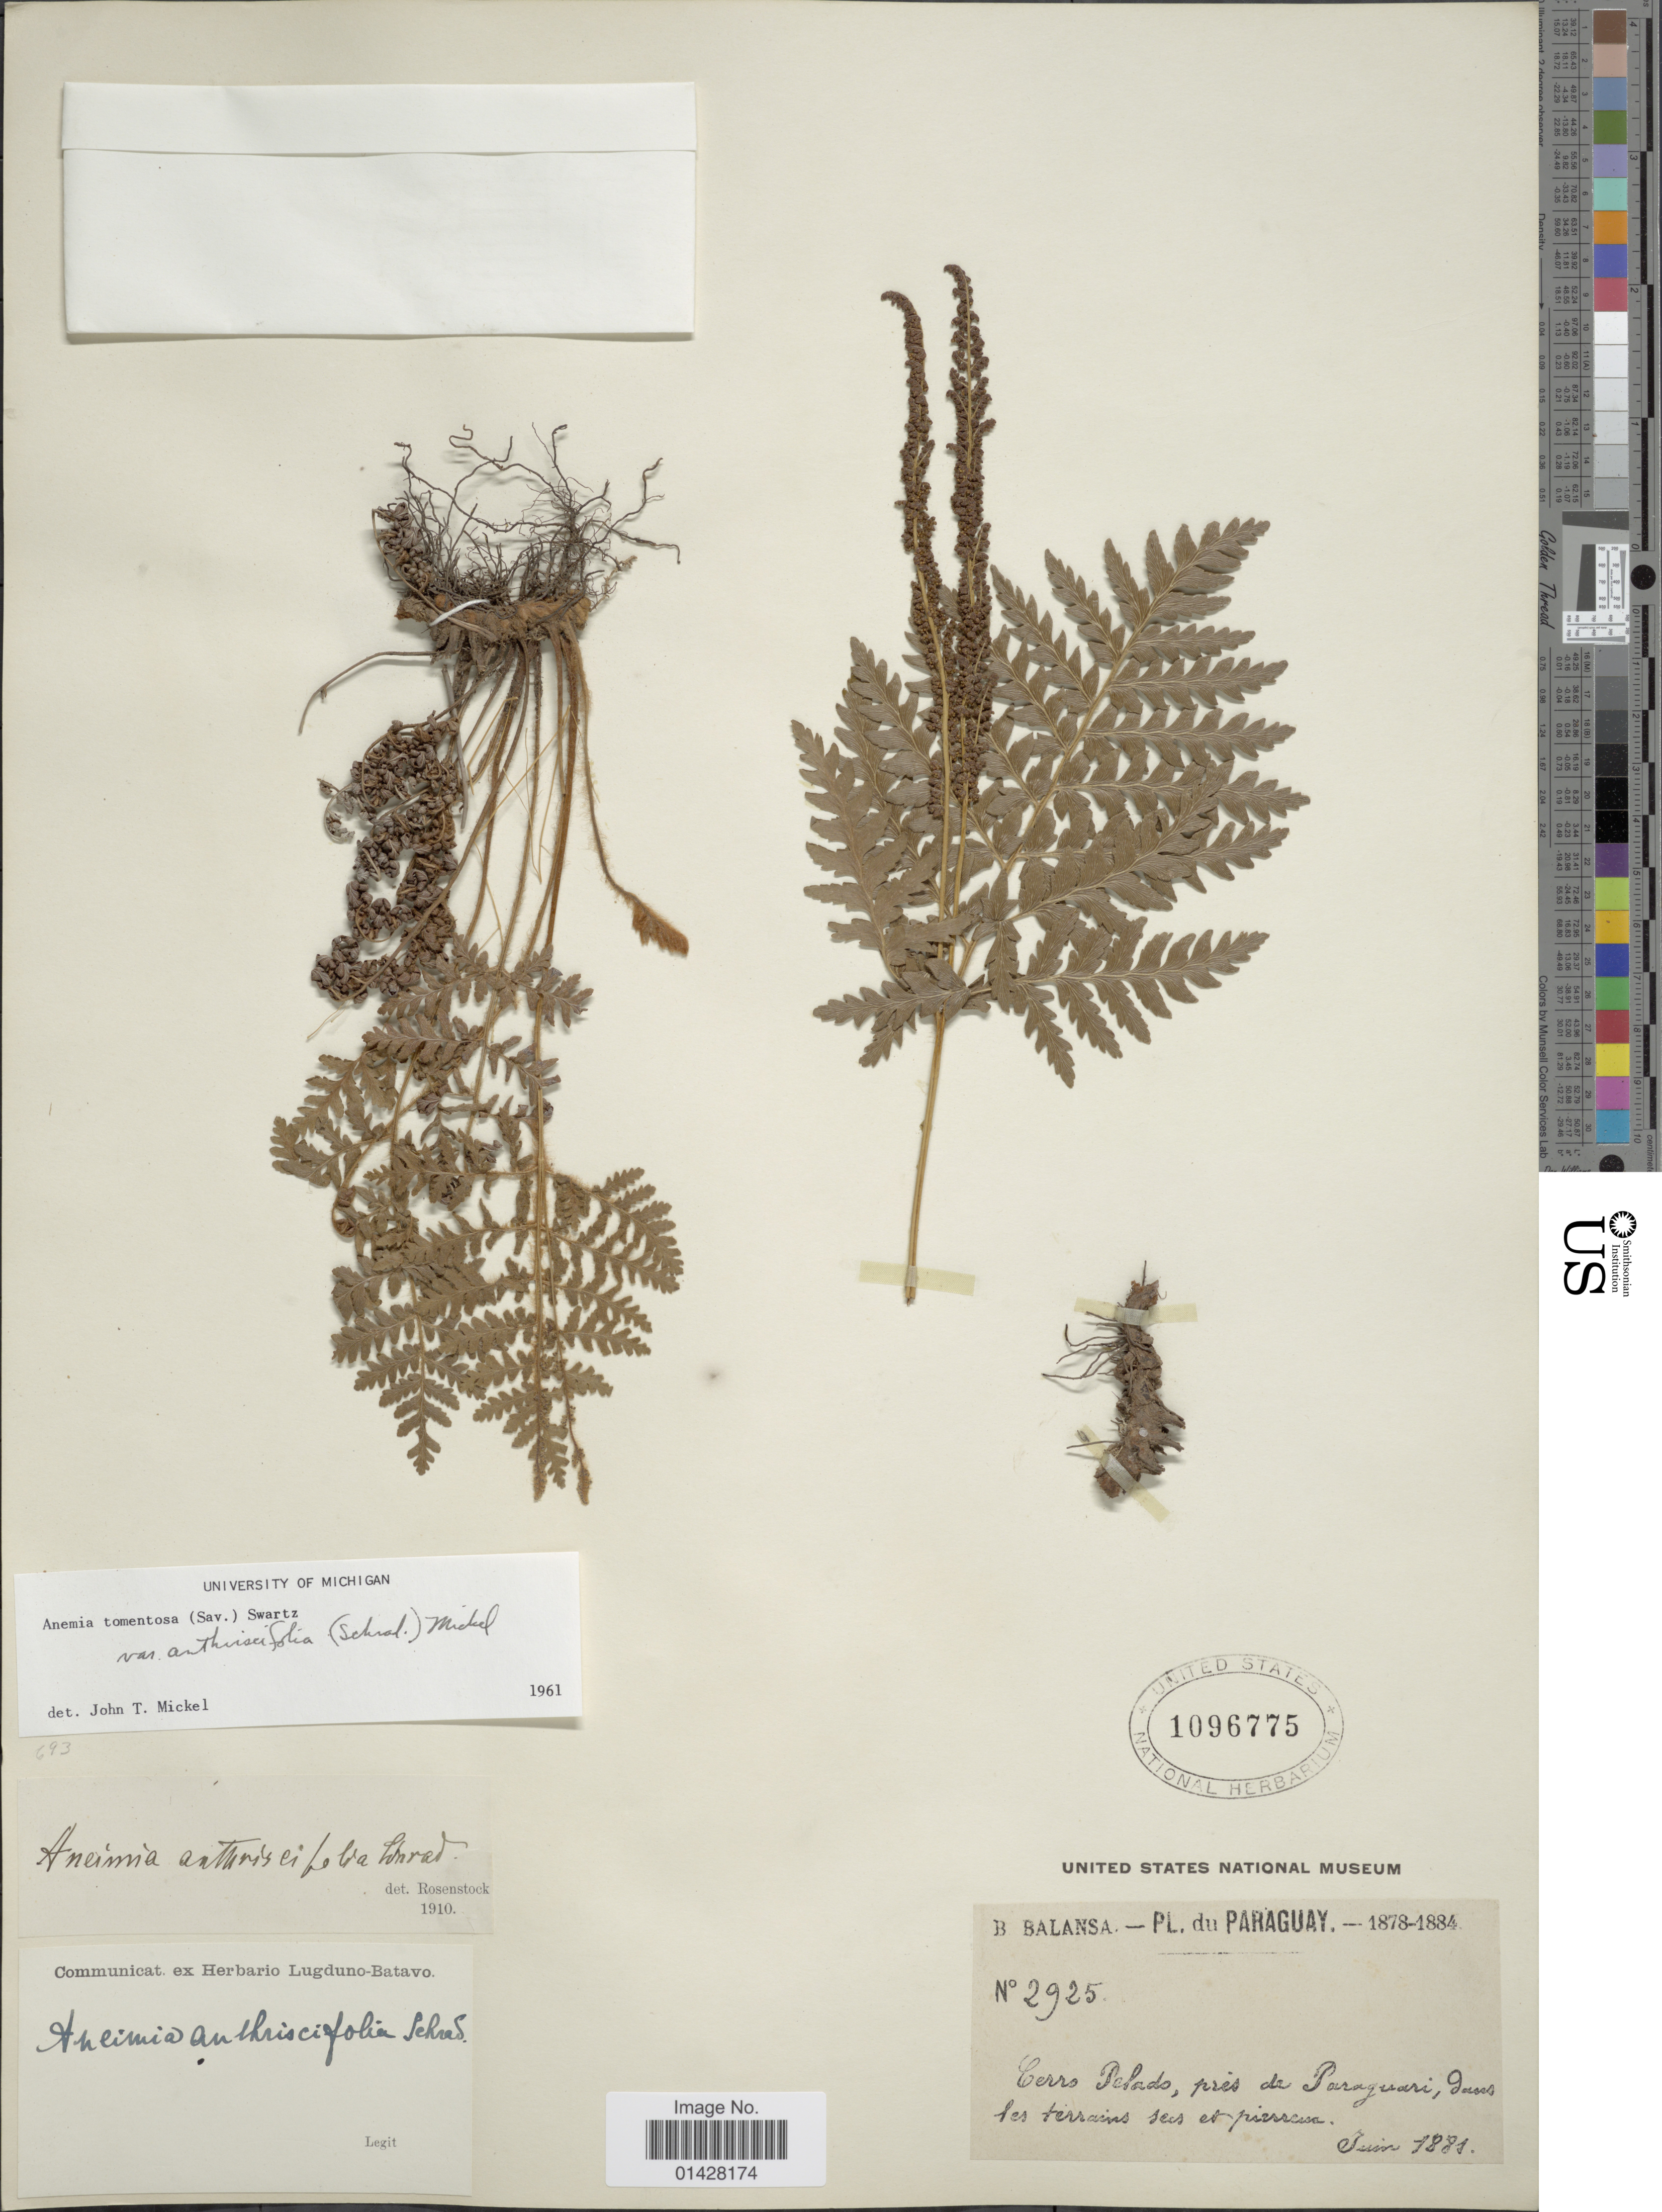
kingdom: Plantae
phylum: Tracheophyta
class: Polypodiopsida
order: Schizaeales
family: Anemiaceae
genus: Anemia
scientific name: Anemia tomentosa var. anthriscifolia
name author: (Schrad.) Mickel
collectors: B. Balansa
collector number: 2925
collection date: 1881-06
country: Paraguay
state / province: Paraguari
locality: Cerro Pelado, près de Paraguari.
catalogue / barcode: US 1096775